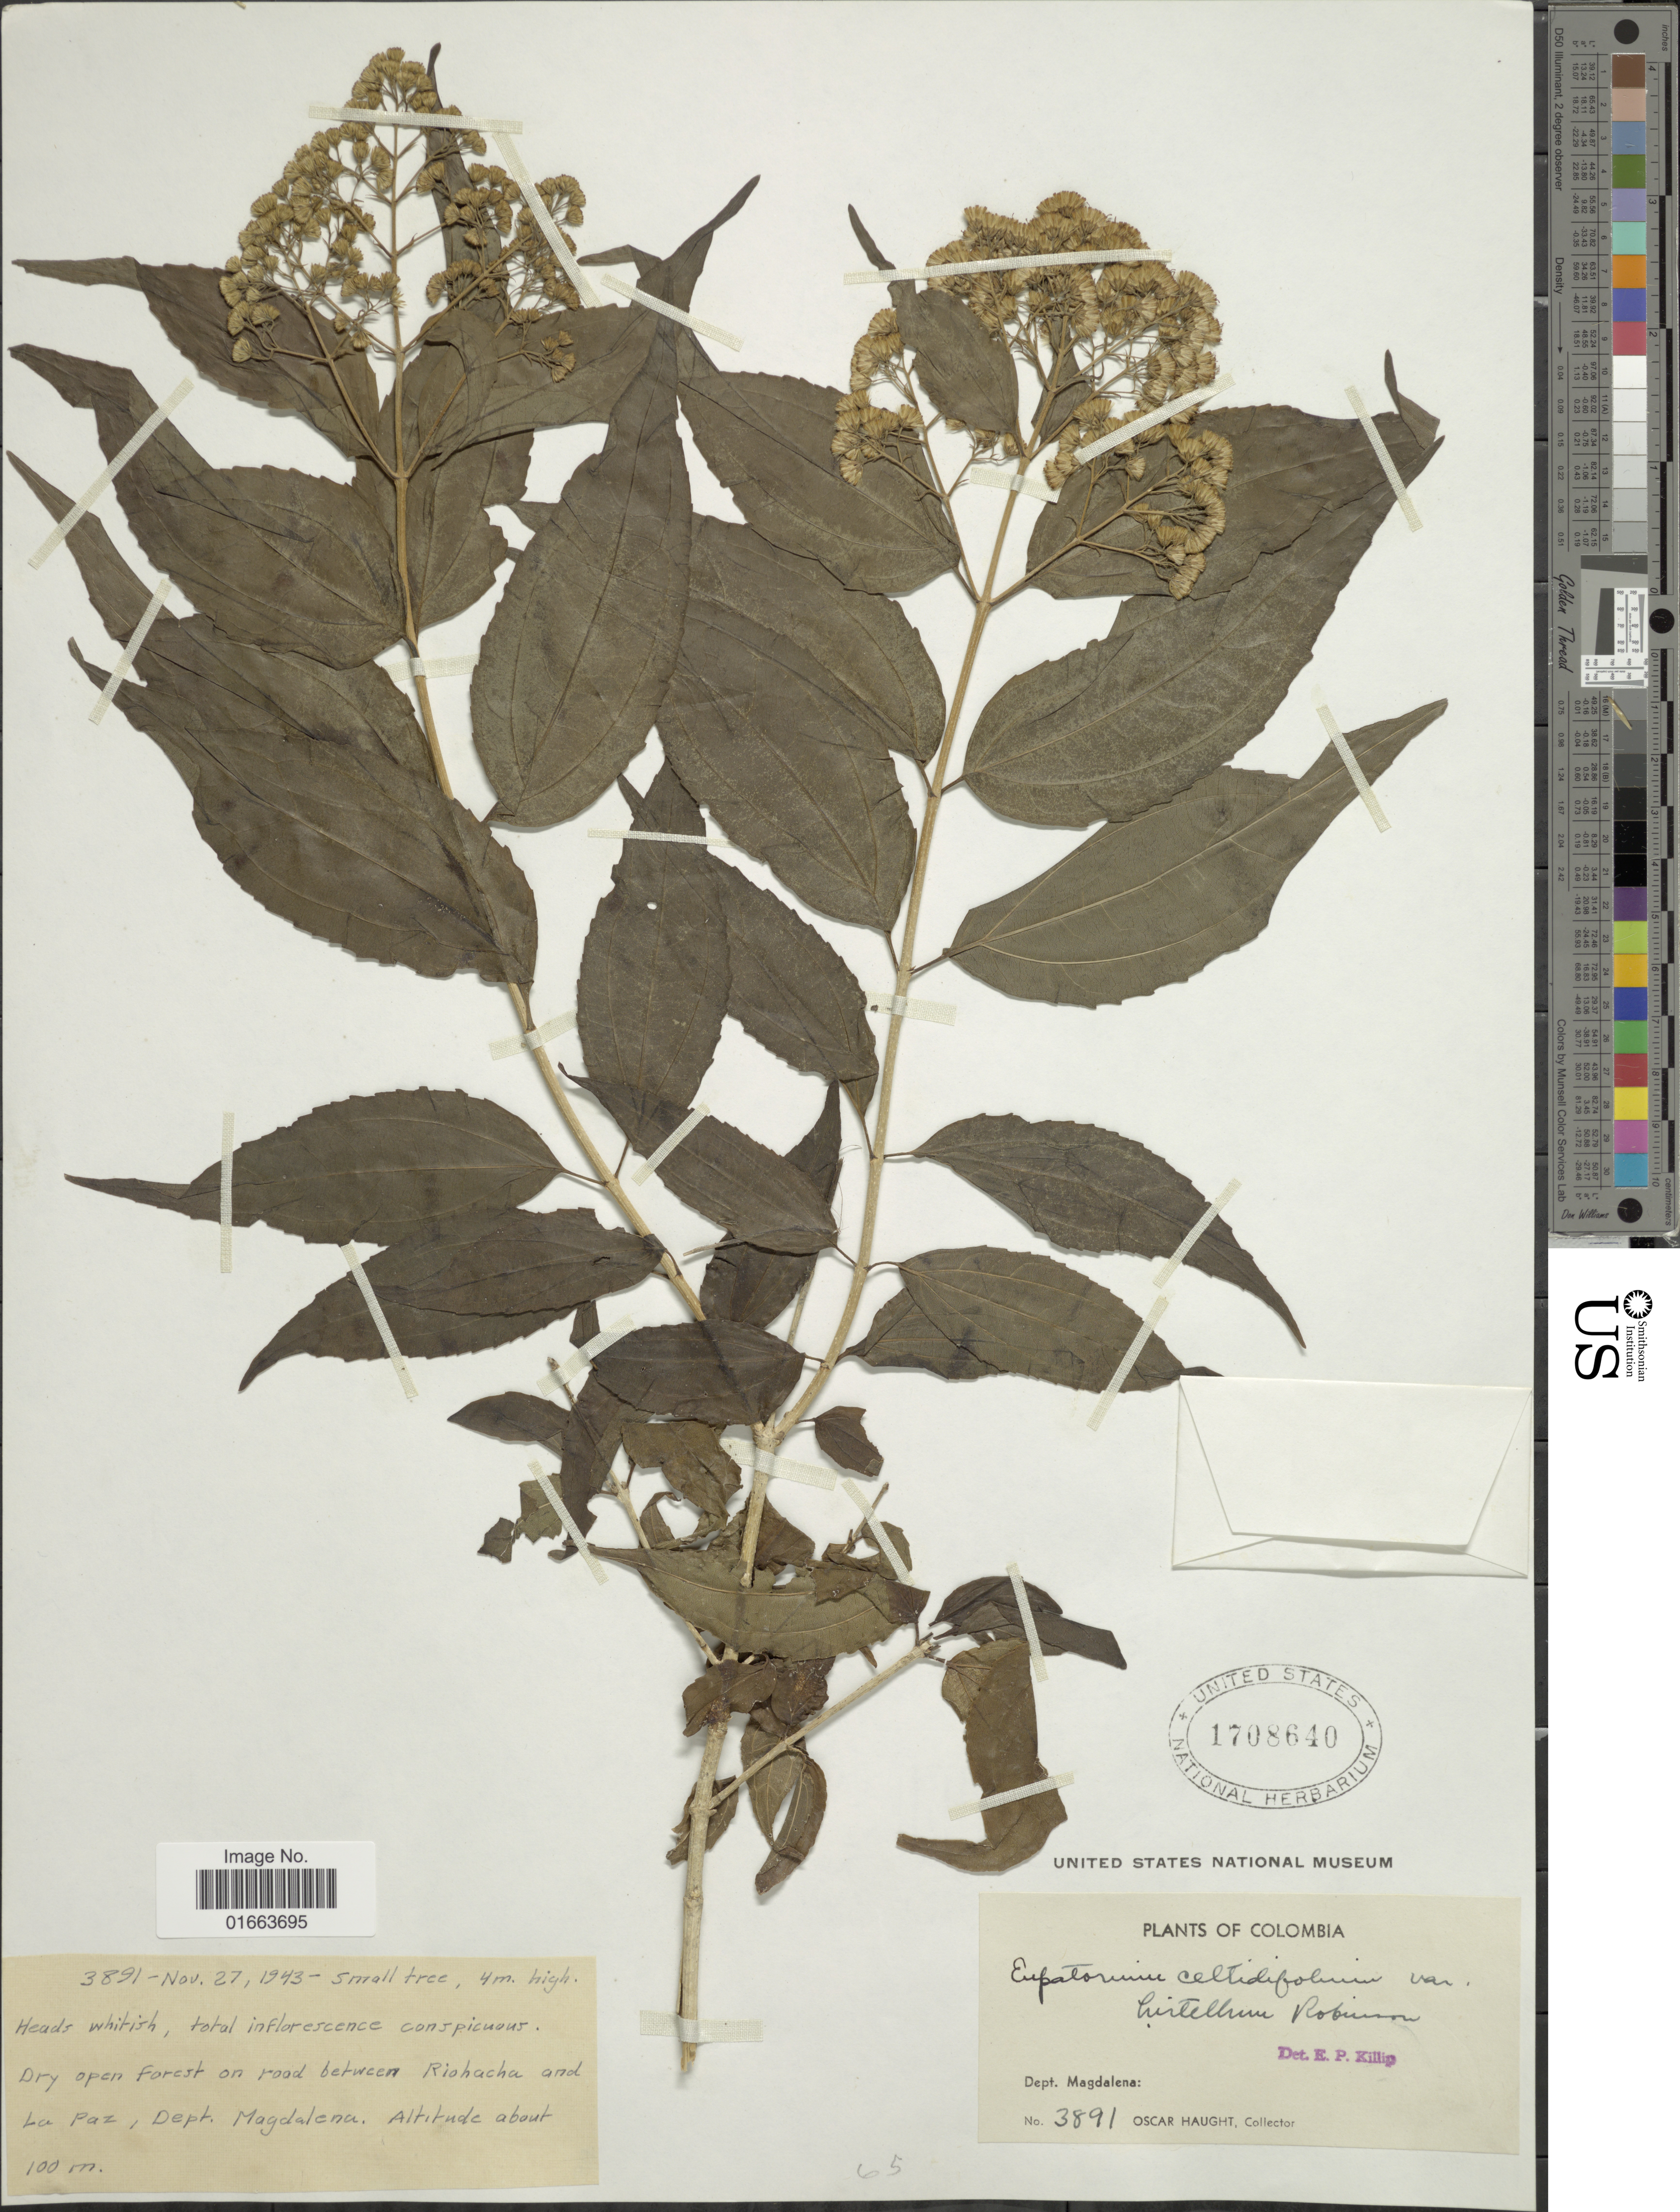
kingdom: Plantae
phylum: Tracheophyta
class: Magnoliopsida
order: Asterales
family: Asteraceae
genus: Koanophyllon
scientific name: Koanophyllon celtidifolium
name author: (Lam.) R.M. King & H. Rob.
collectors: O. L. Haught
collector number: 3891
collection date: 1943-11-27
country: Colombia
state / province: Magdalena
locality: Dry open forest on road between Riohacha and La Paz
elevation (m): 100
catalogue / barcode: US 1708640